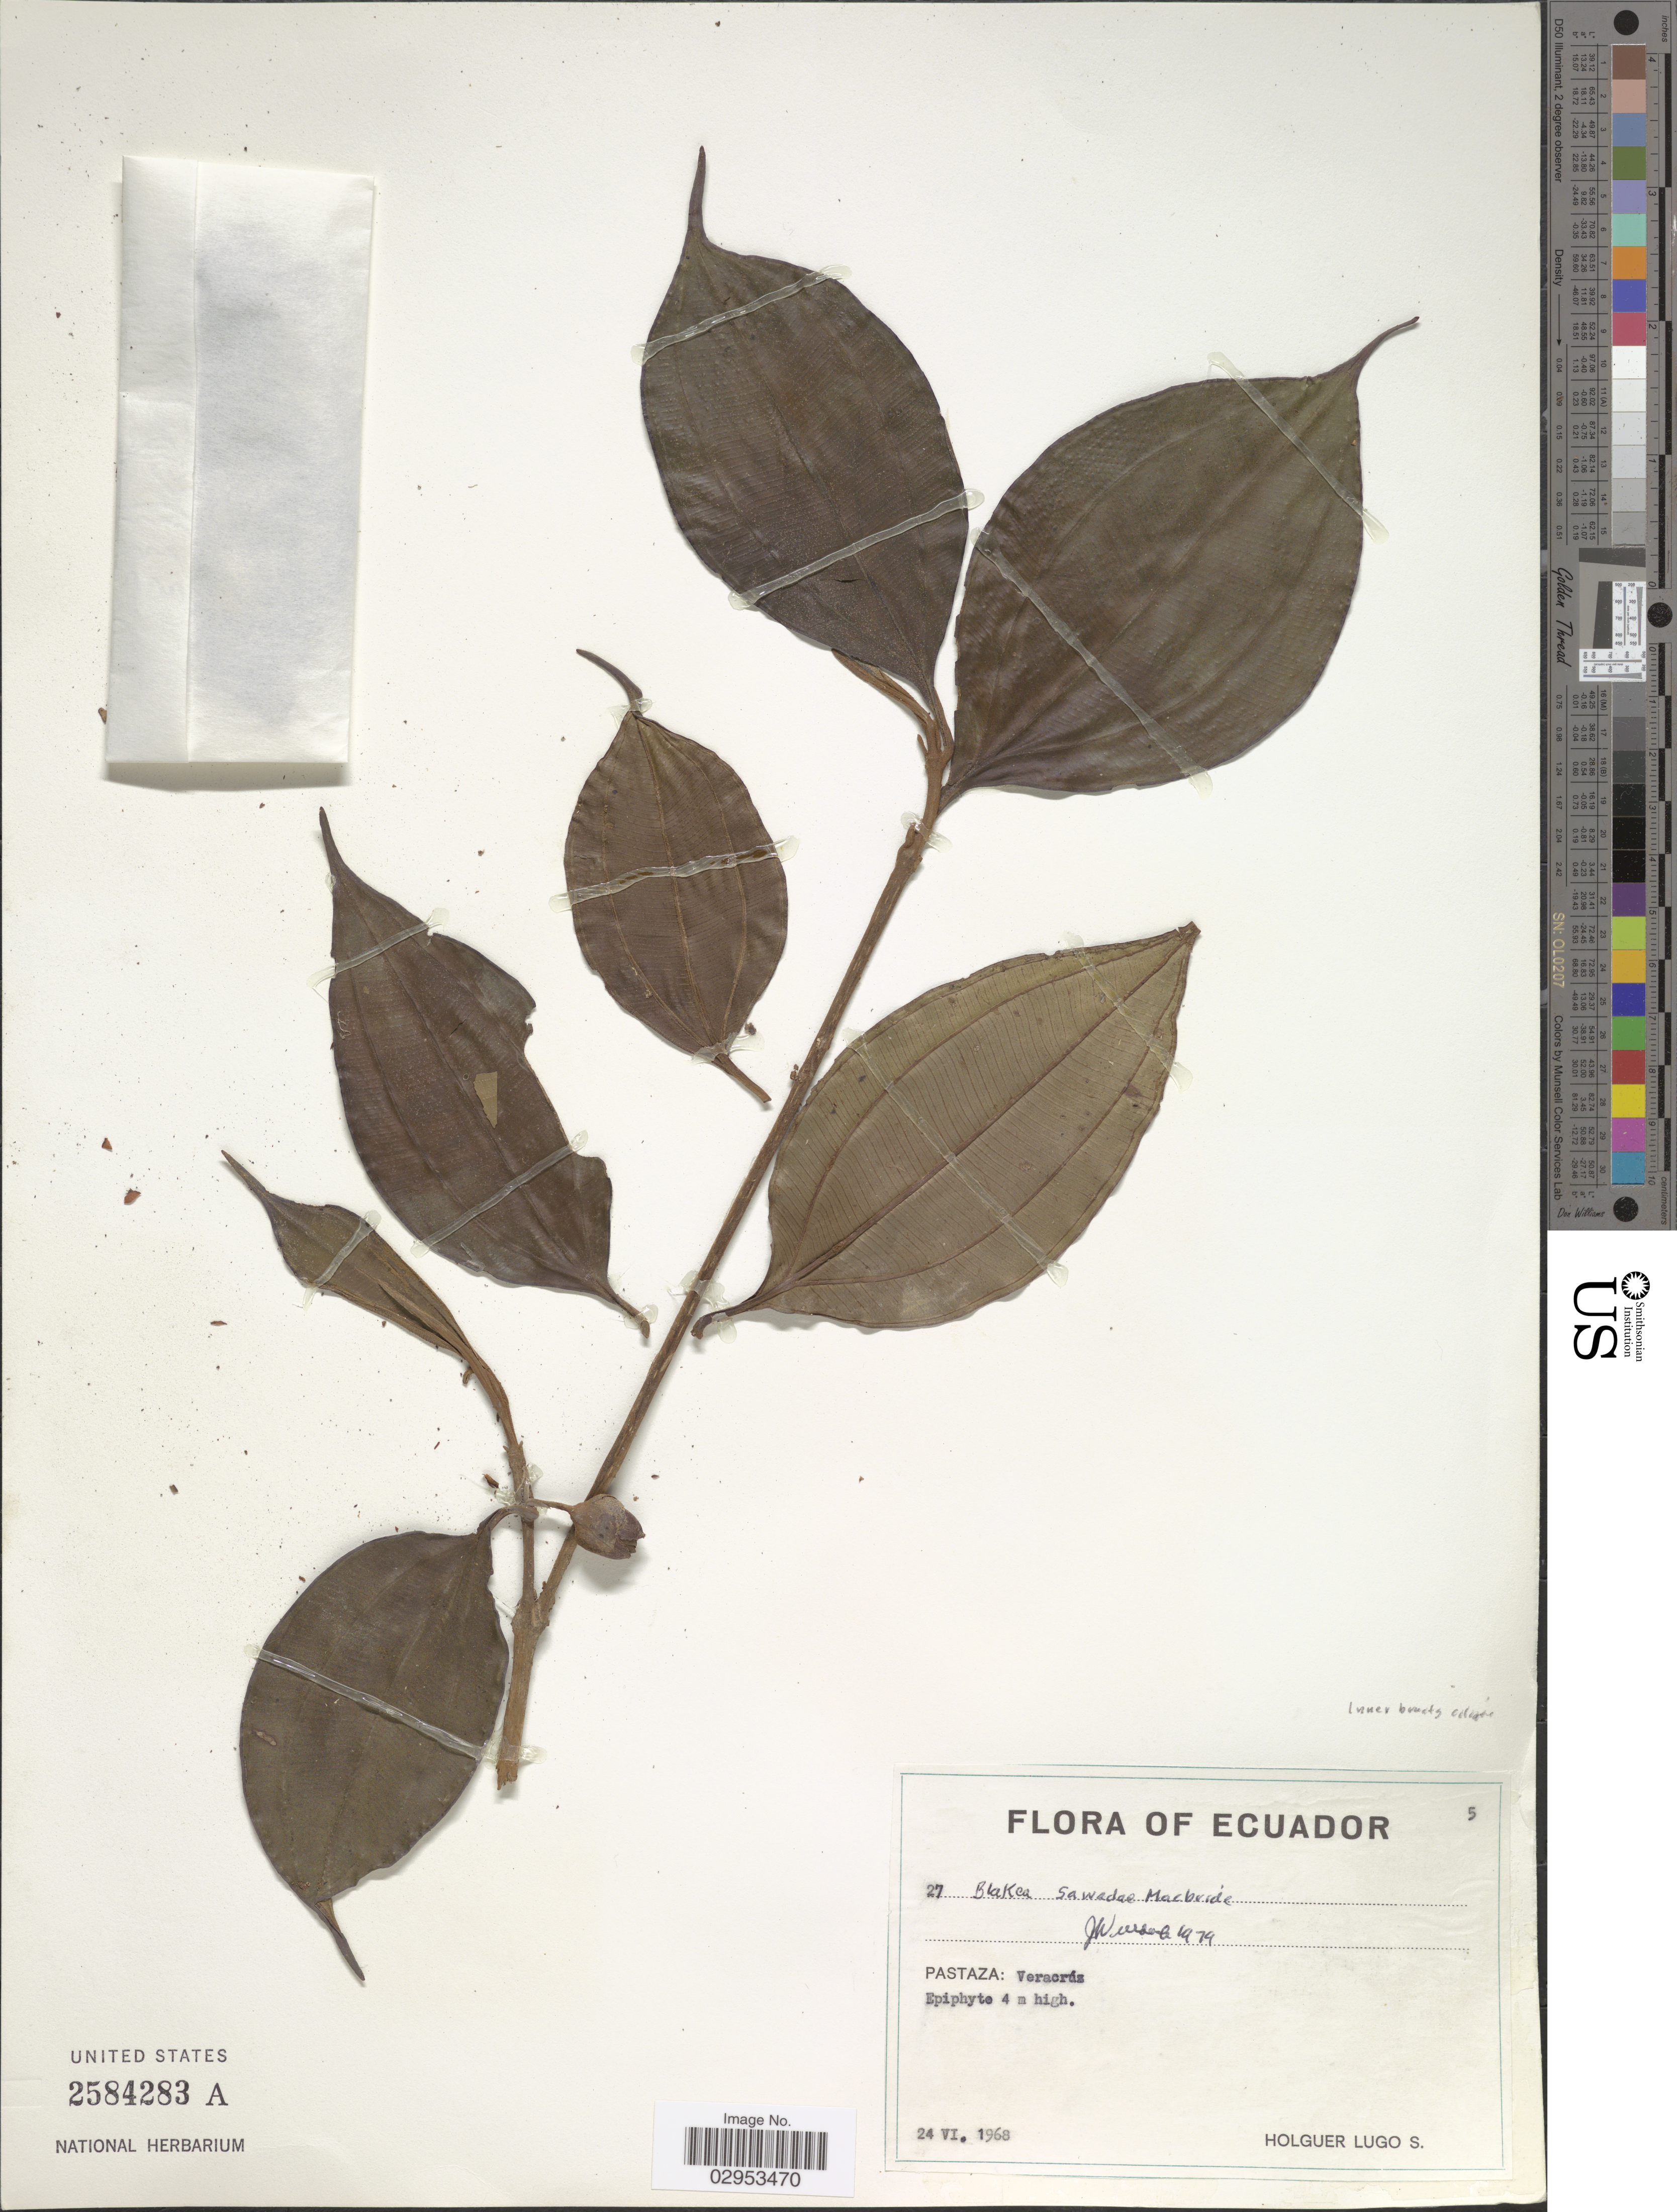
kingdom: Plantae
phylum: Tracheophyta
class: Magnoliopsida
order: Myrtales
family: Melastomataceae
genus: Blakea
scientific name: Blakea sawadae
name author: J.F. Macbr.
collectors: H. Lugo S.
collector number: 27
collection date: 1968-06-24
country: Ecuador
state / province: Pastaza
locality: Veracrúz.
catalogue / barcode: US 2584283A